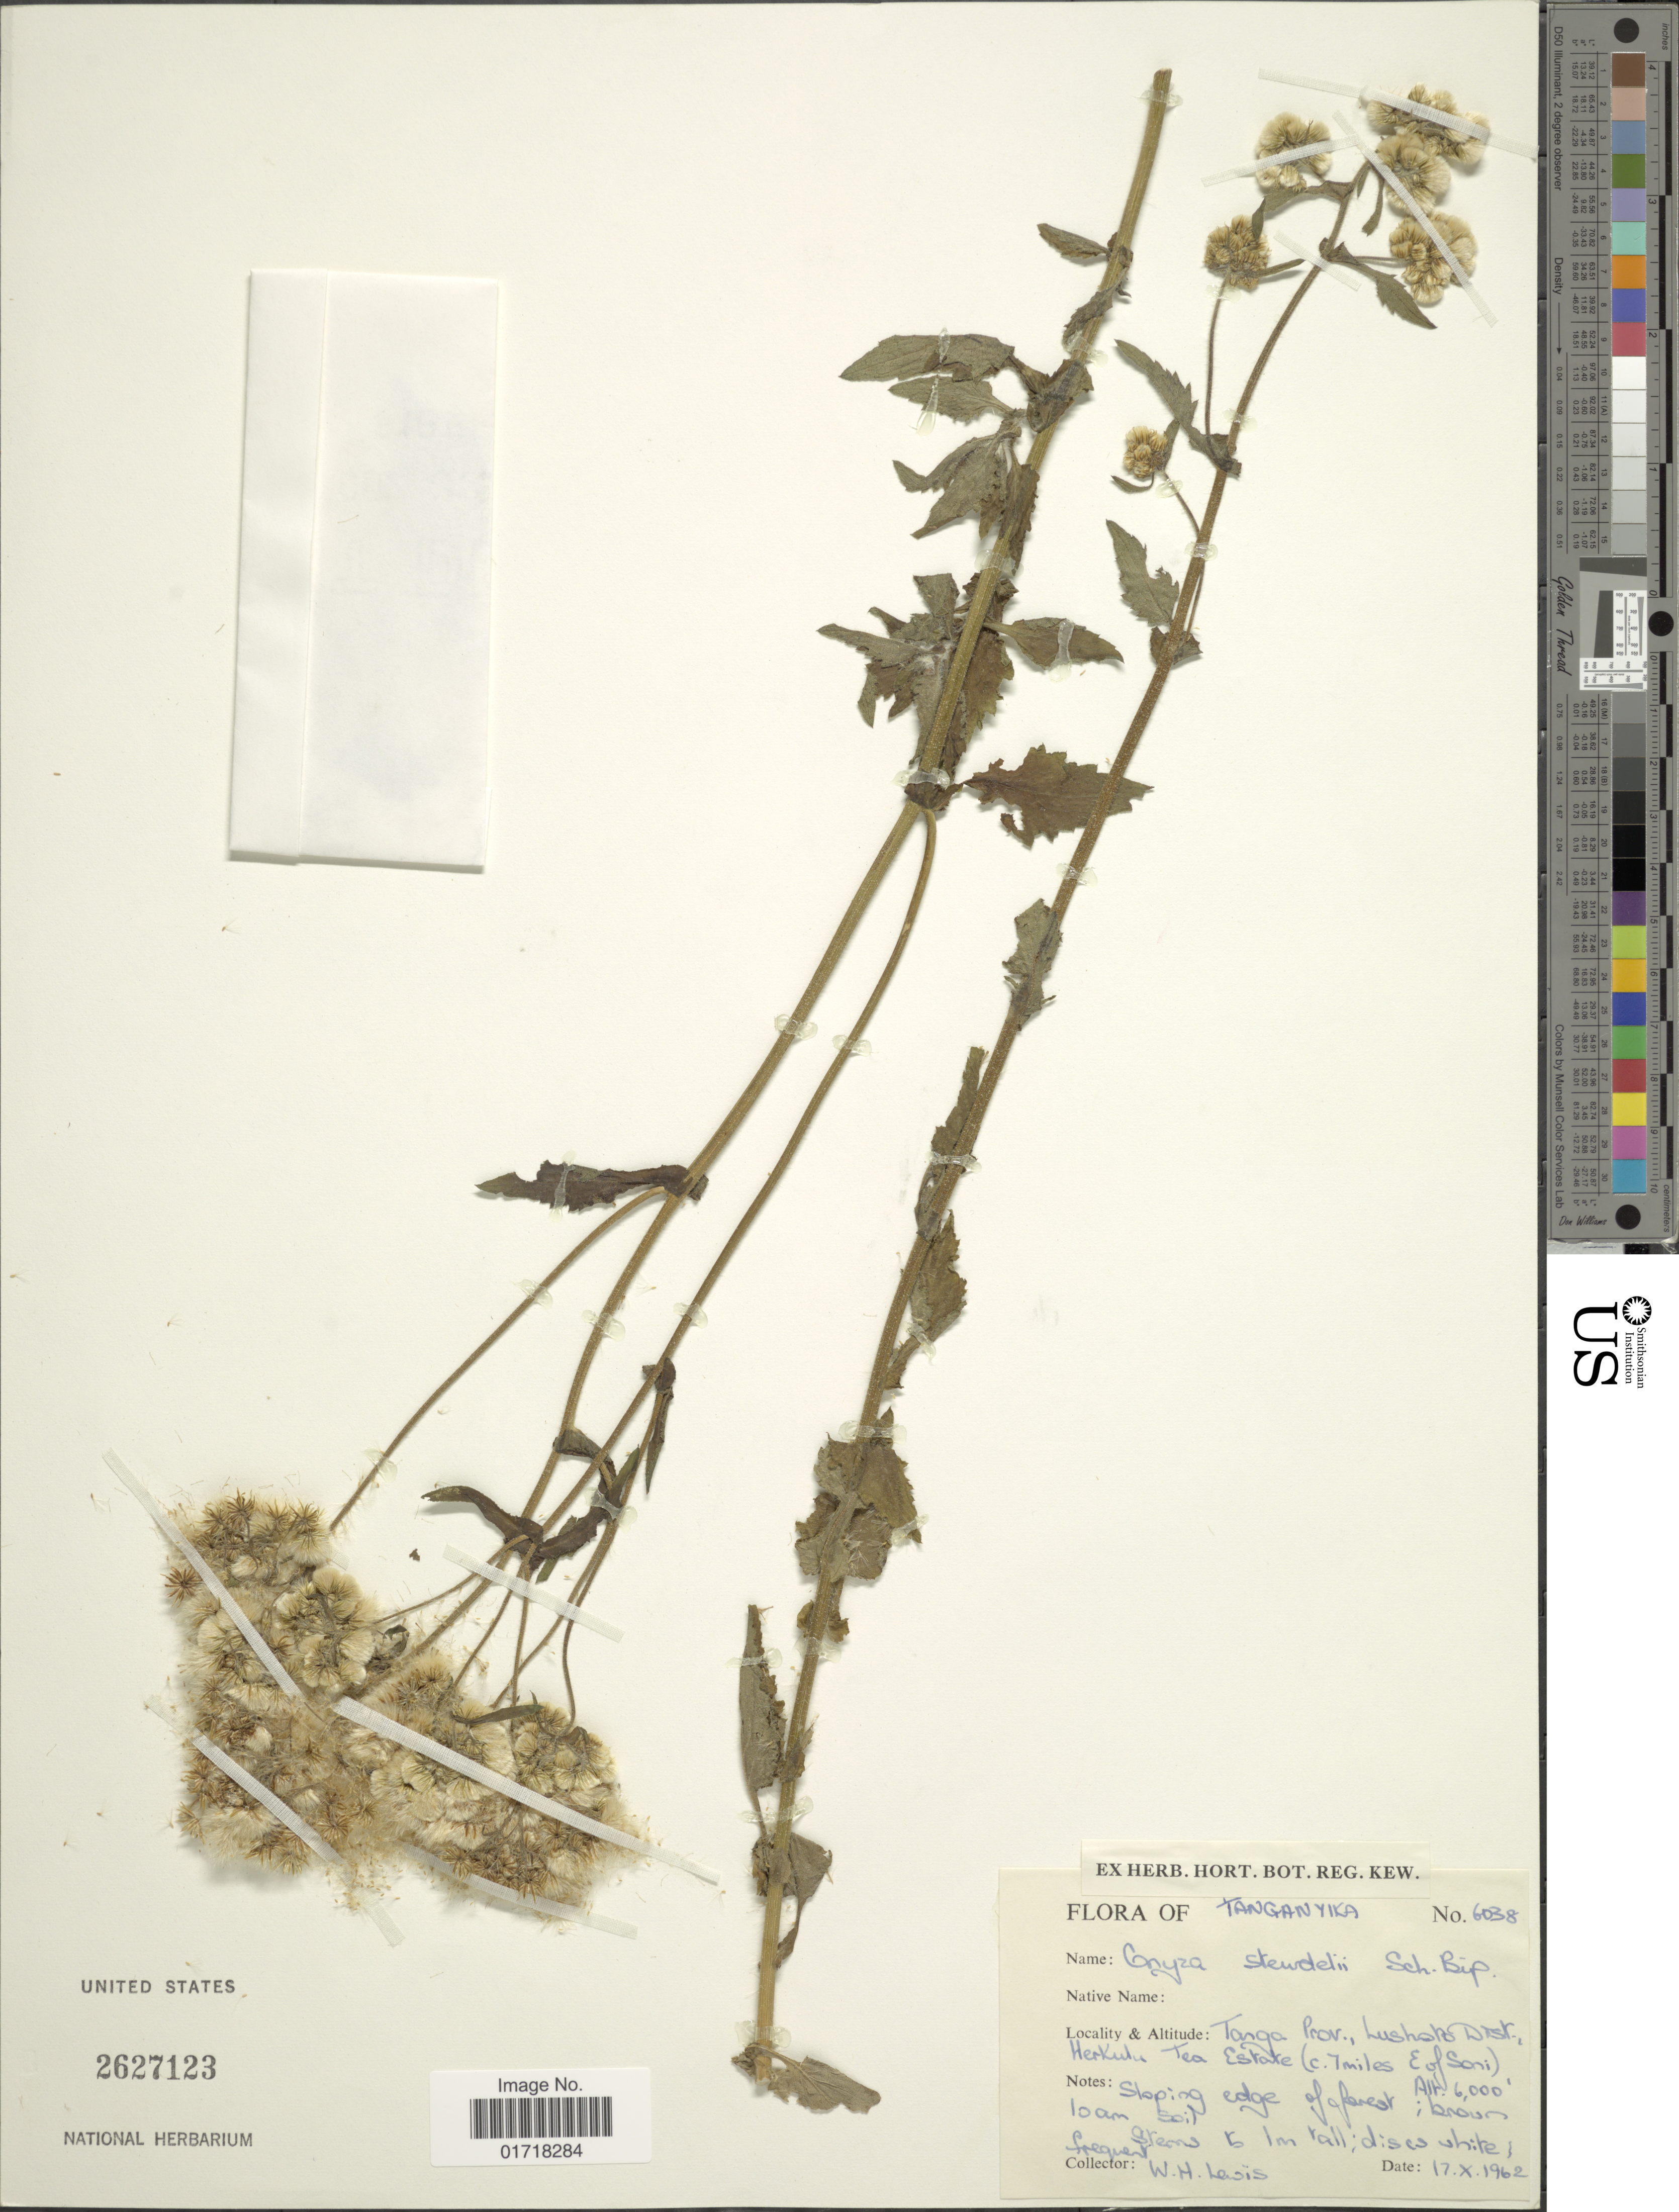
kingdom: Plantae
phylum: Tracheophyta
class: Magnoliopsida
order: Asterales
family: Asteraceae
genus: Conyza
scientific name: Conyza steudelii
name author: Sch. Bip. ex A. Rich.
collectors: W. H. Lewis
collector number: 6038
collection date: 1962-10-17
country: Tanzania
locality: Tanganyika, Targa Prov., Lusholt Dist., Herkulu Tea Estate (7 miles E of Soni)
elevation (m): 1829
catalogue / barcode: US 2627123